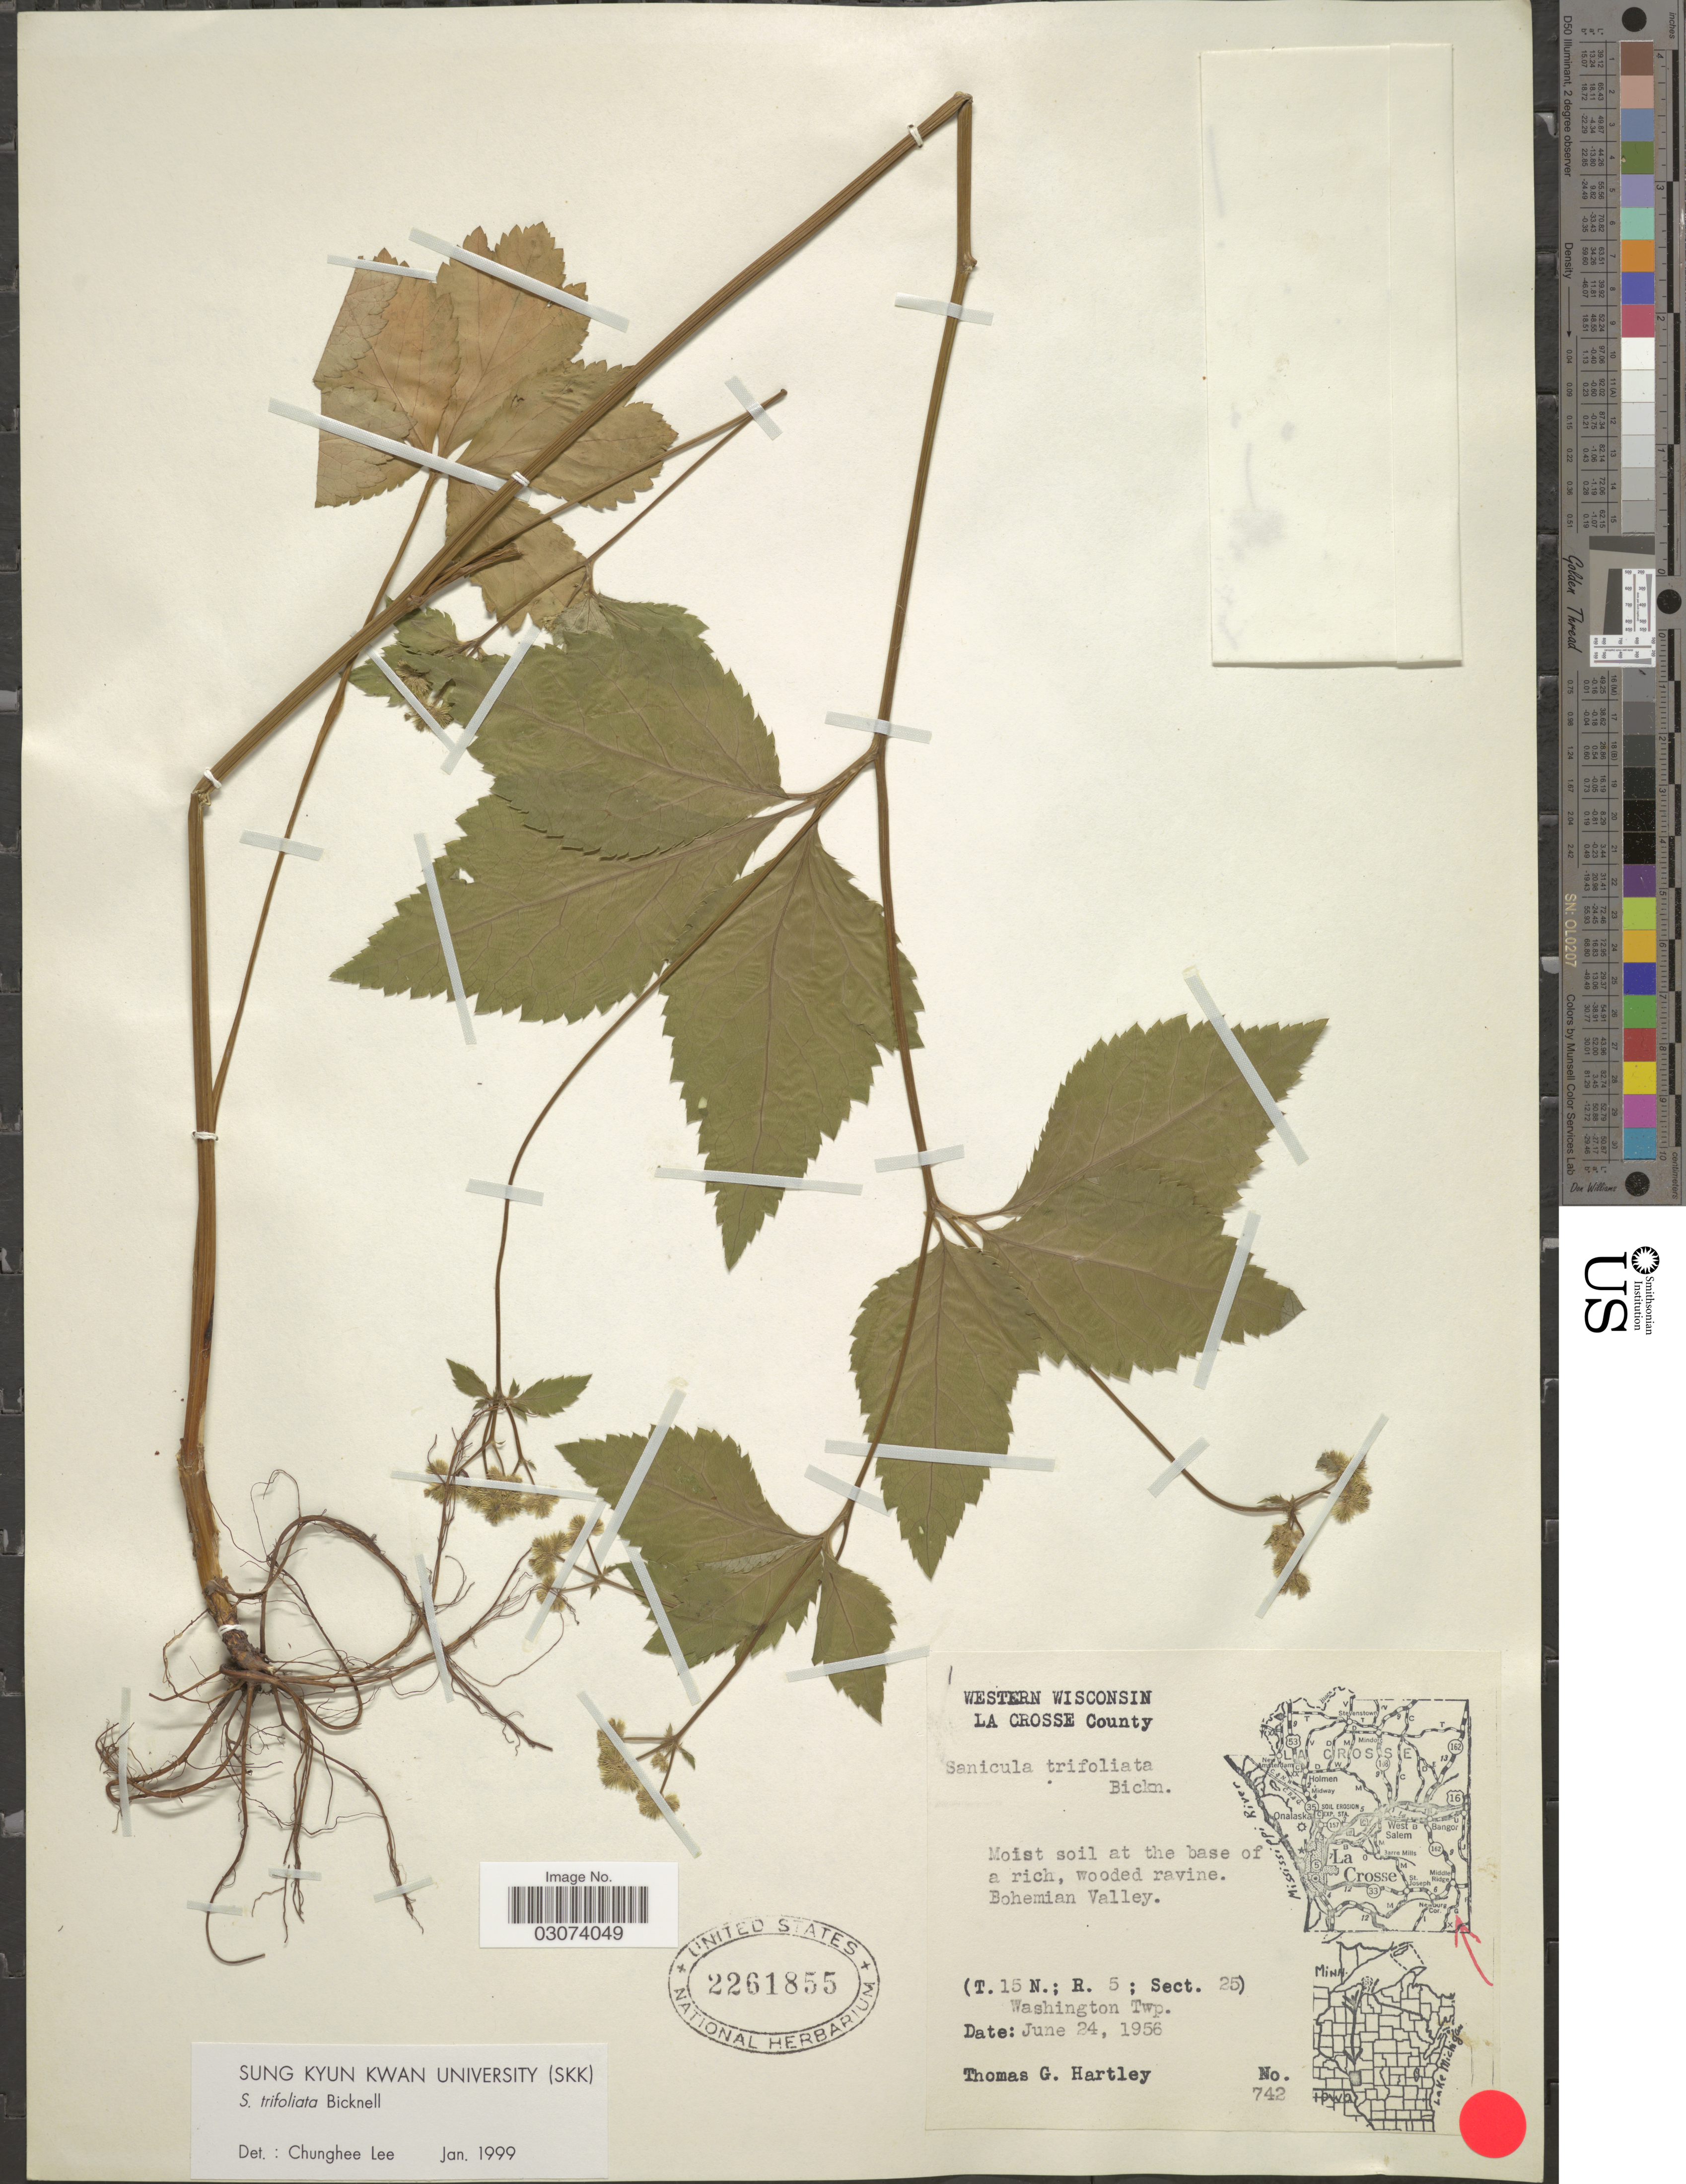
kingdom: Plantae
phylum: Tracheophyta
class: Magnoliopsida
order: Apiales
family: Apiaceae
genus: Sanicula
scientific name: Sanicula trifoliata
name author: E.P. Bicknell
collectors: T. G. Hartley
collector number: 742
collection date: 1956-06-24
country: United States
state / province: Wisconsin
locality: Western Wisconsin. LA CROSSE County. Moist soil at the base of a rich, wooded ravine. Bohemian Valley. (T.15N.; R.5; Sect. 25) Washington Twp.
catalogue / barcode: US 2261855